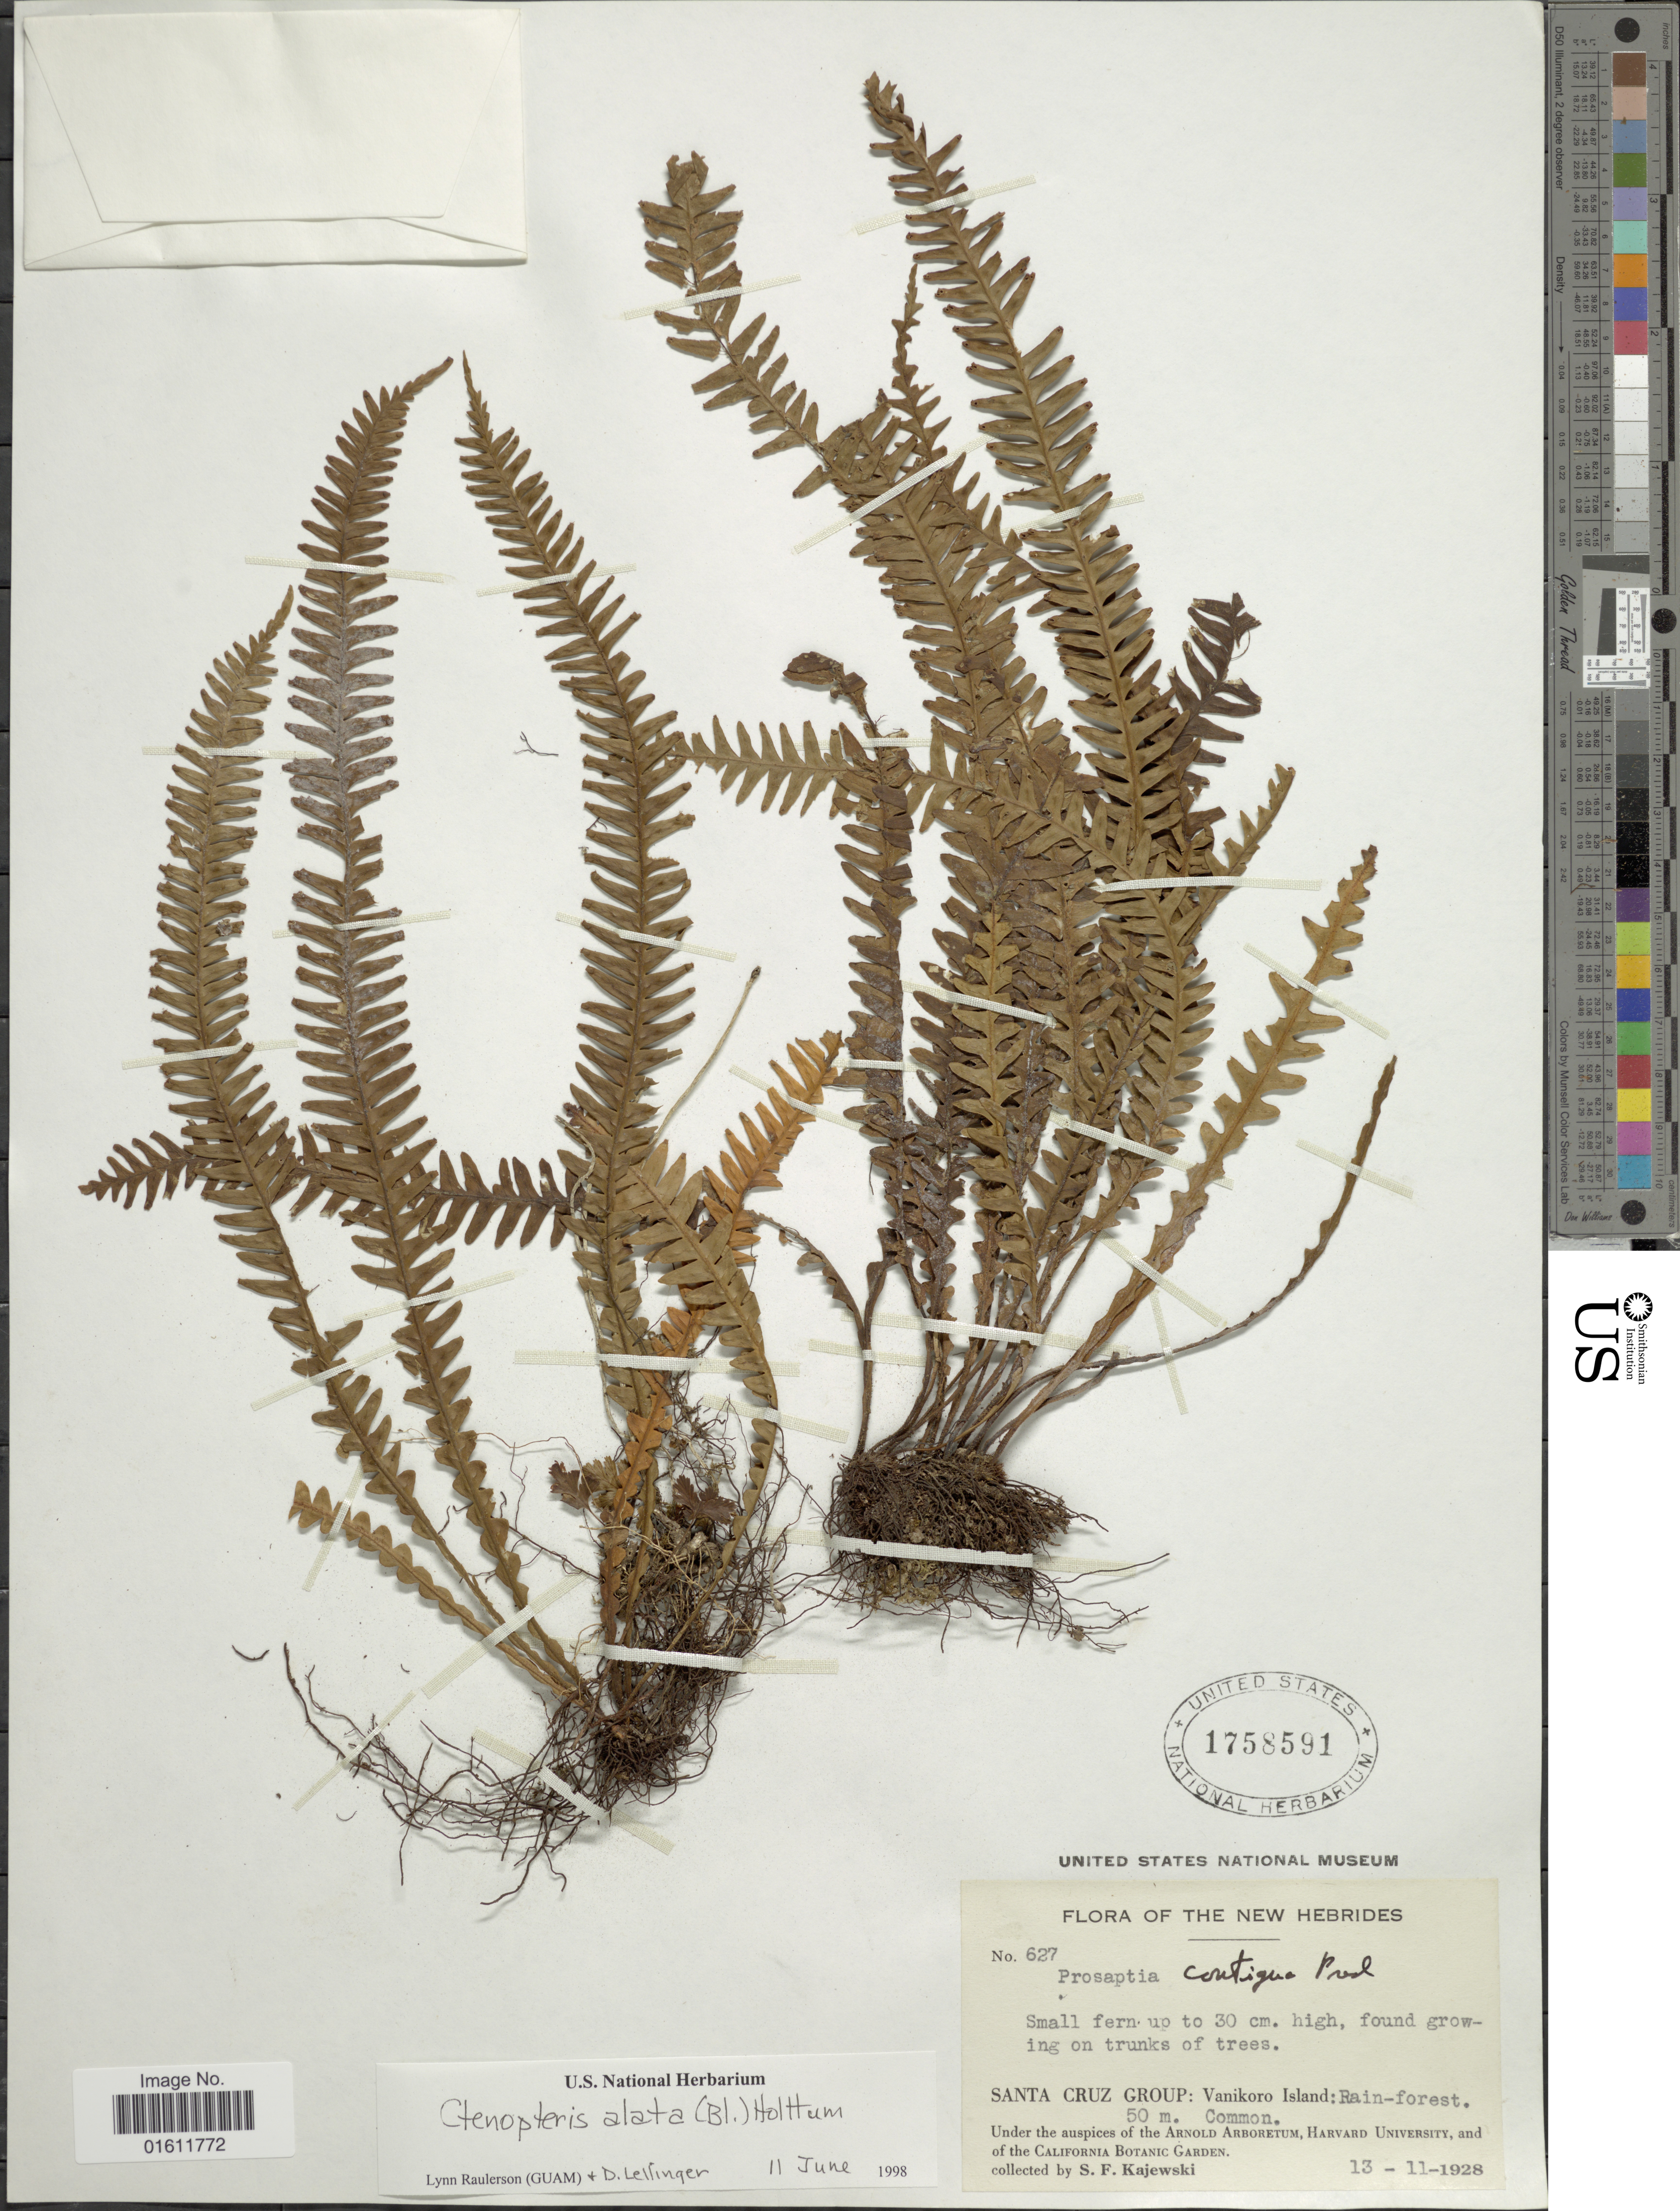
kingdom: Plantae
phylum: Tracheophyta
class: Polypodiopsida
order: Polypodiales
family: Polypodiaceae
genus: Prosaptia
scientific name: Prosaptia alata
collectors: S. Kajewski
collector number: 627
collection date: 1928-11-13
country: Solomon Islands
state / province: Santa Cruz Is.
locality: New Hebrides, Vanikoro Island.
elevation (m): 50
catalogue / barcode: US 1758591